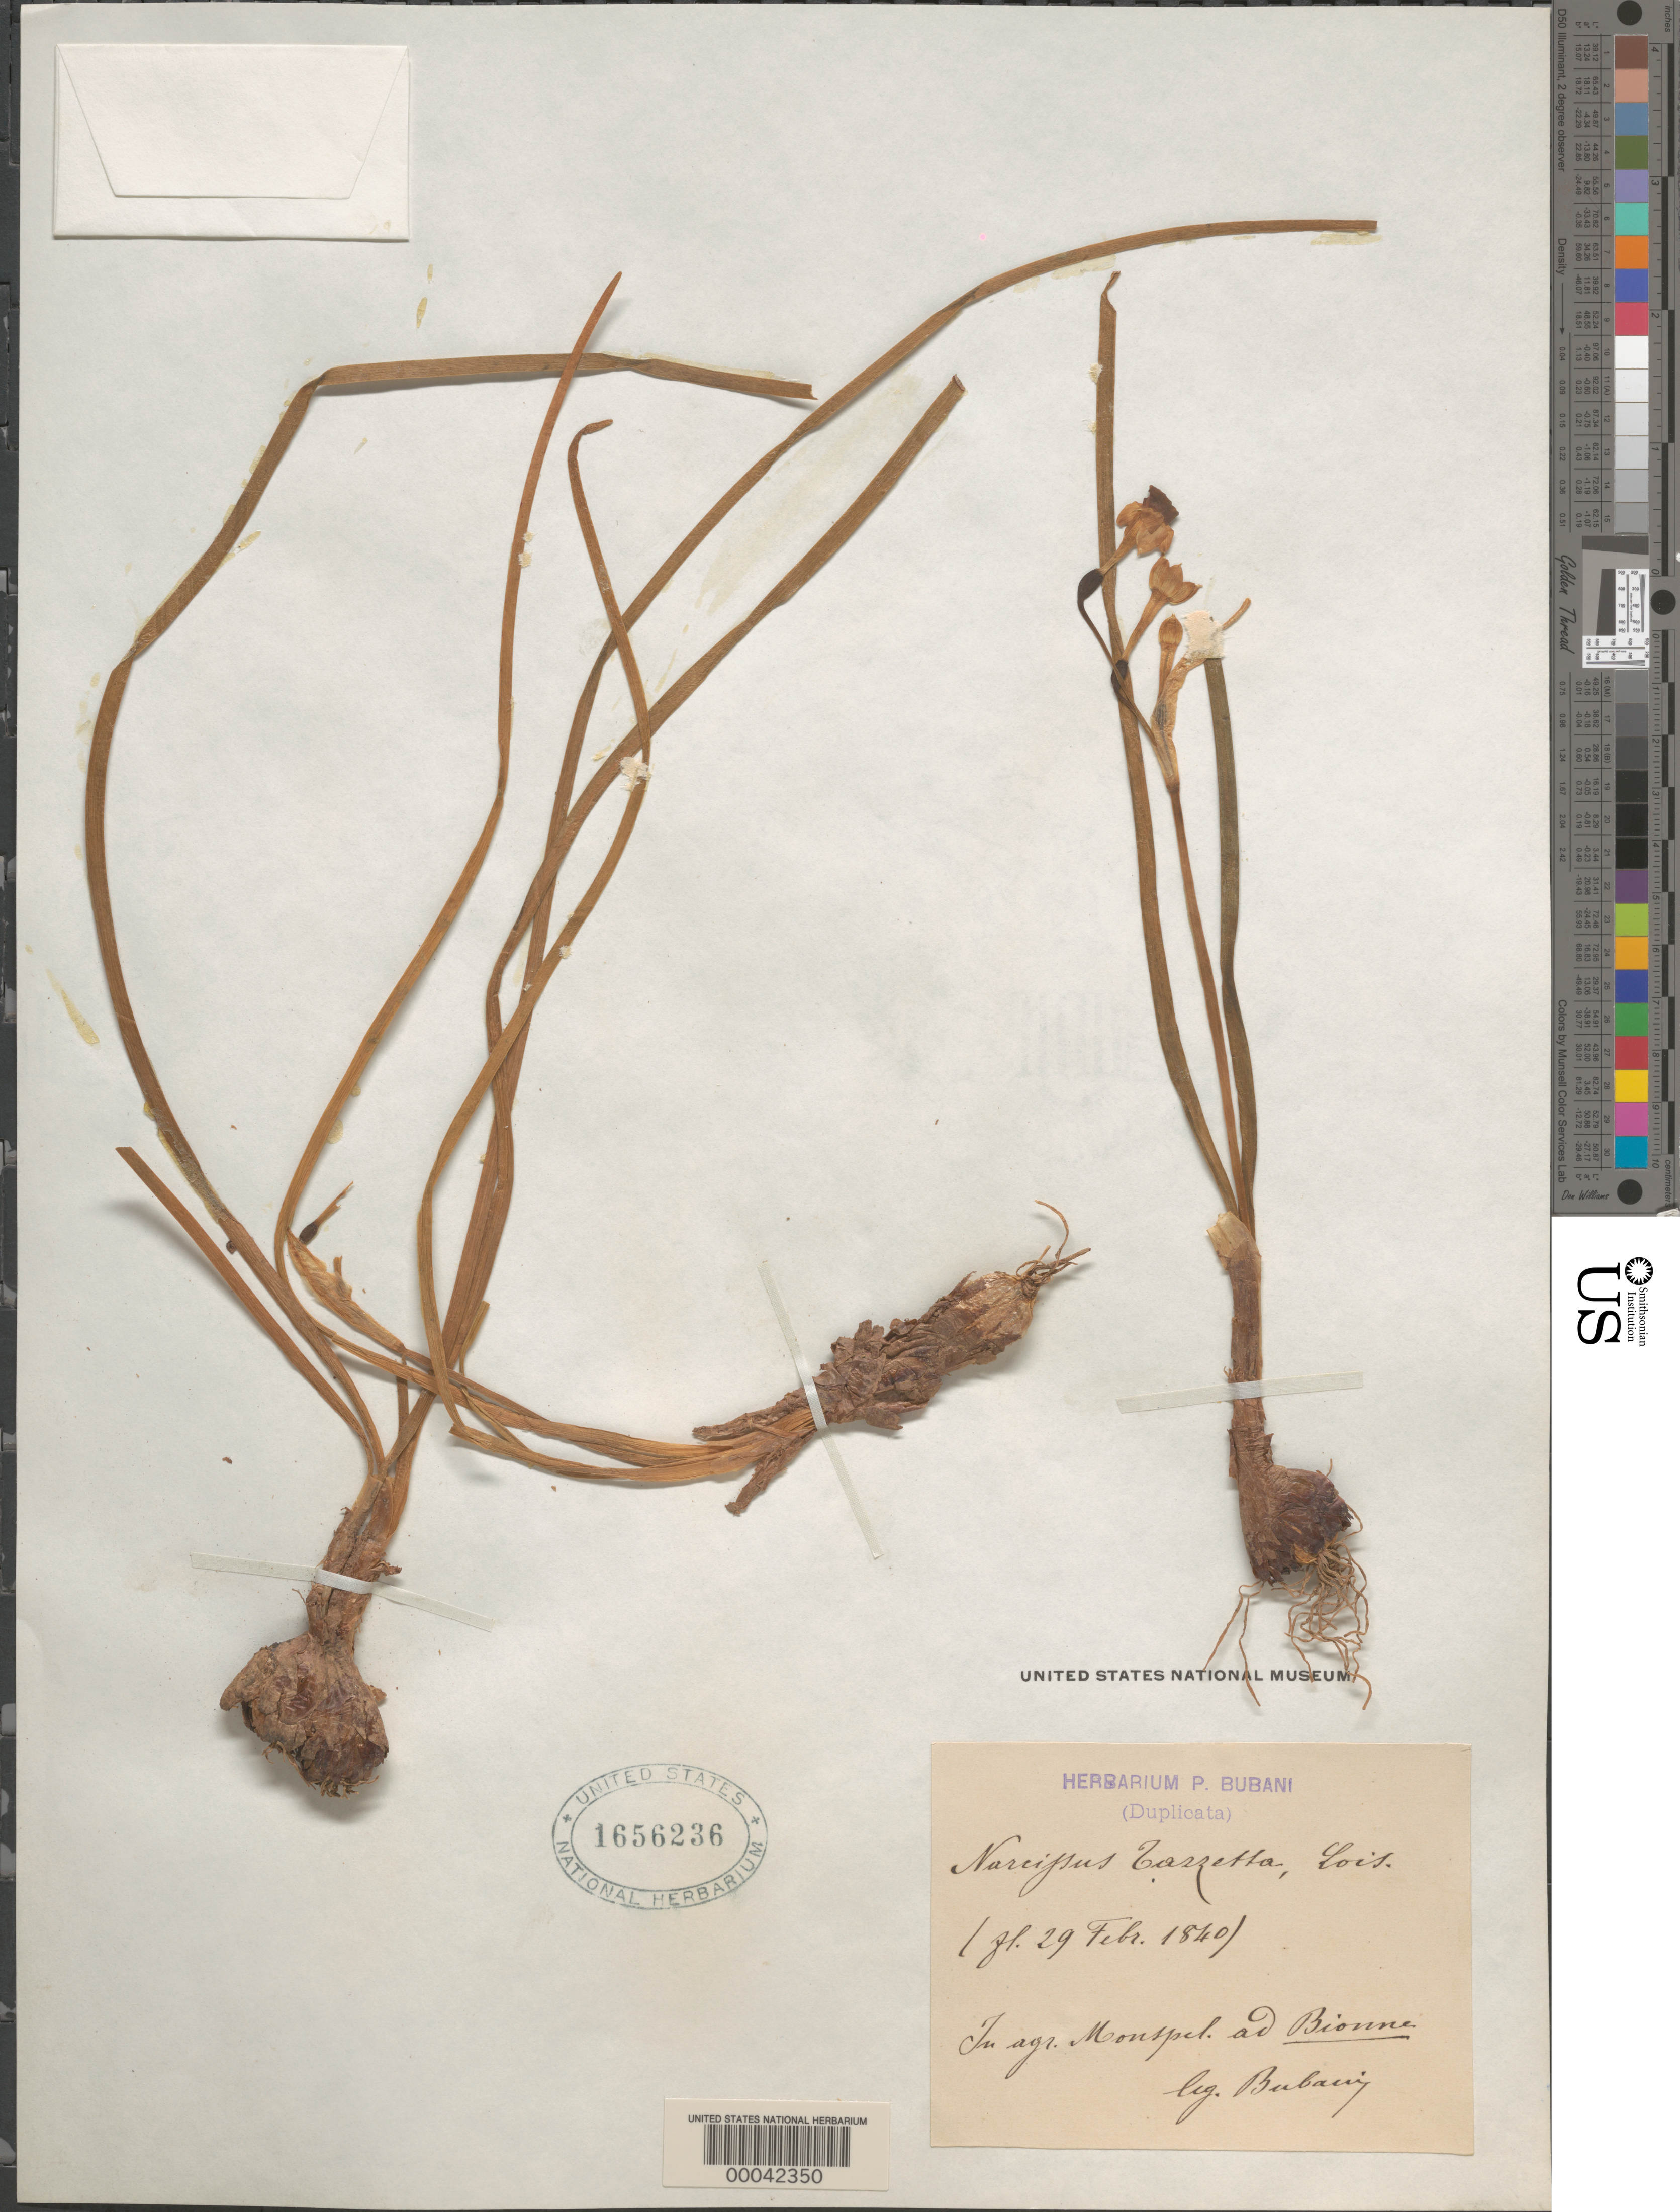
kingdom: Plantae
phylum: Tracheophyta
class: Liliopsida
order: Asparagales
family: Amaryllidaceae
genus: Narcissus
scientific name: Narcissus tazetta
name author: L.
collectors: P. Bubani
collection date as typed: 29 Feb 1840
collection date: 1840-02-29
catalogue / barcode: US 1656236